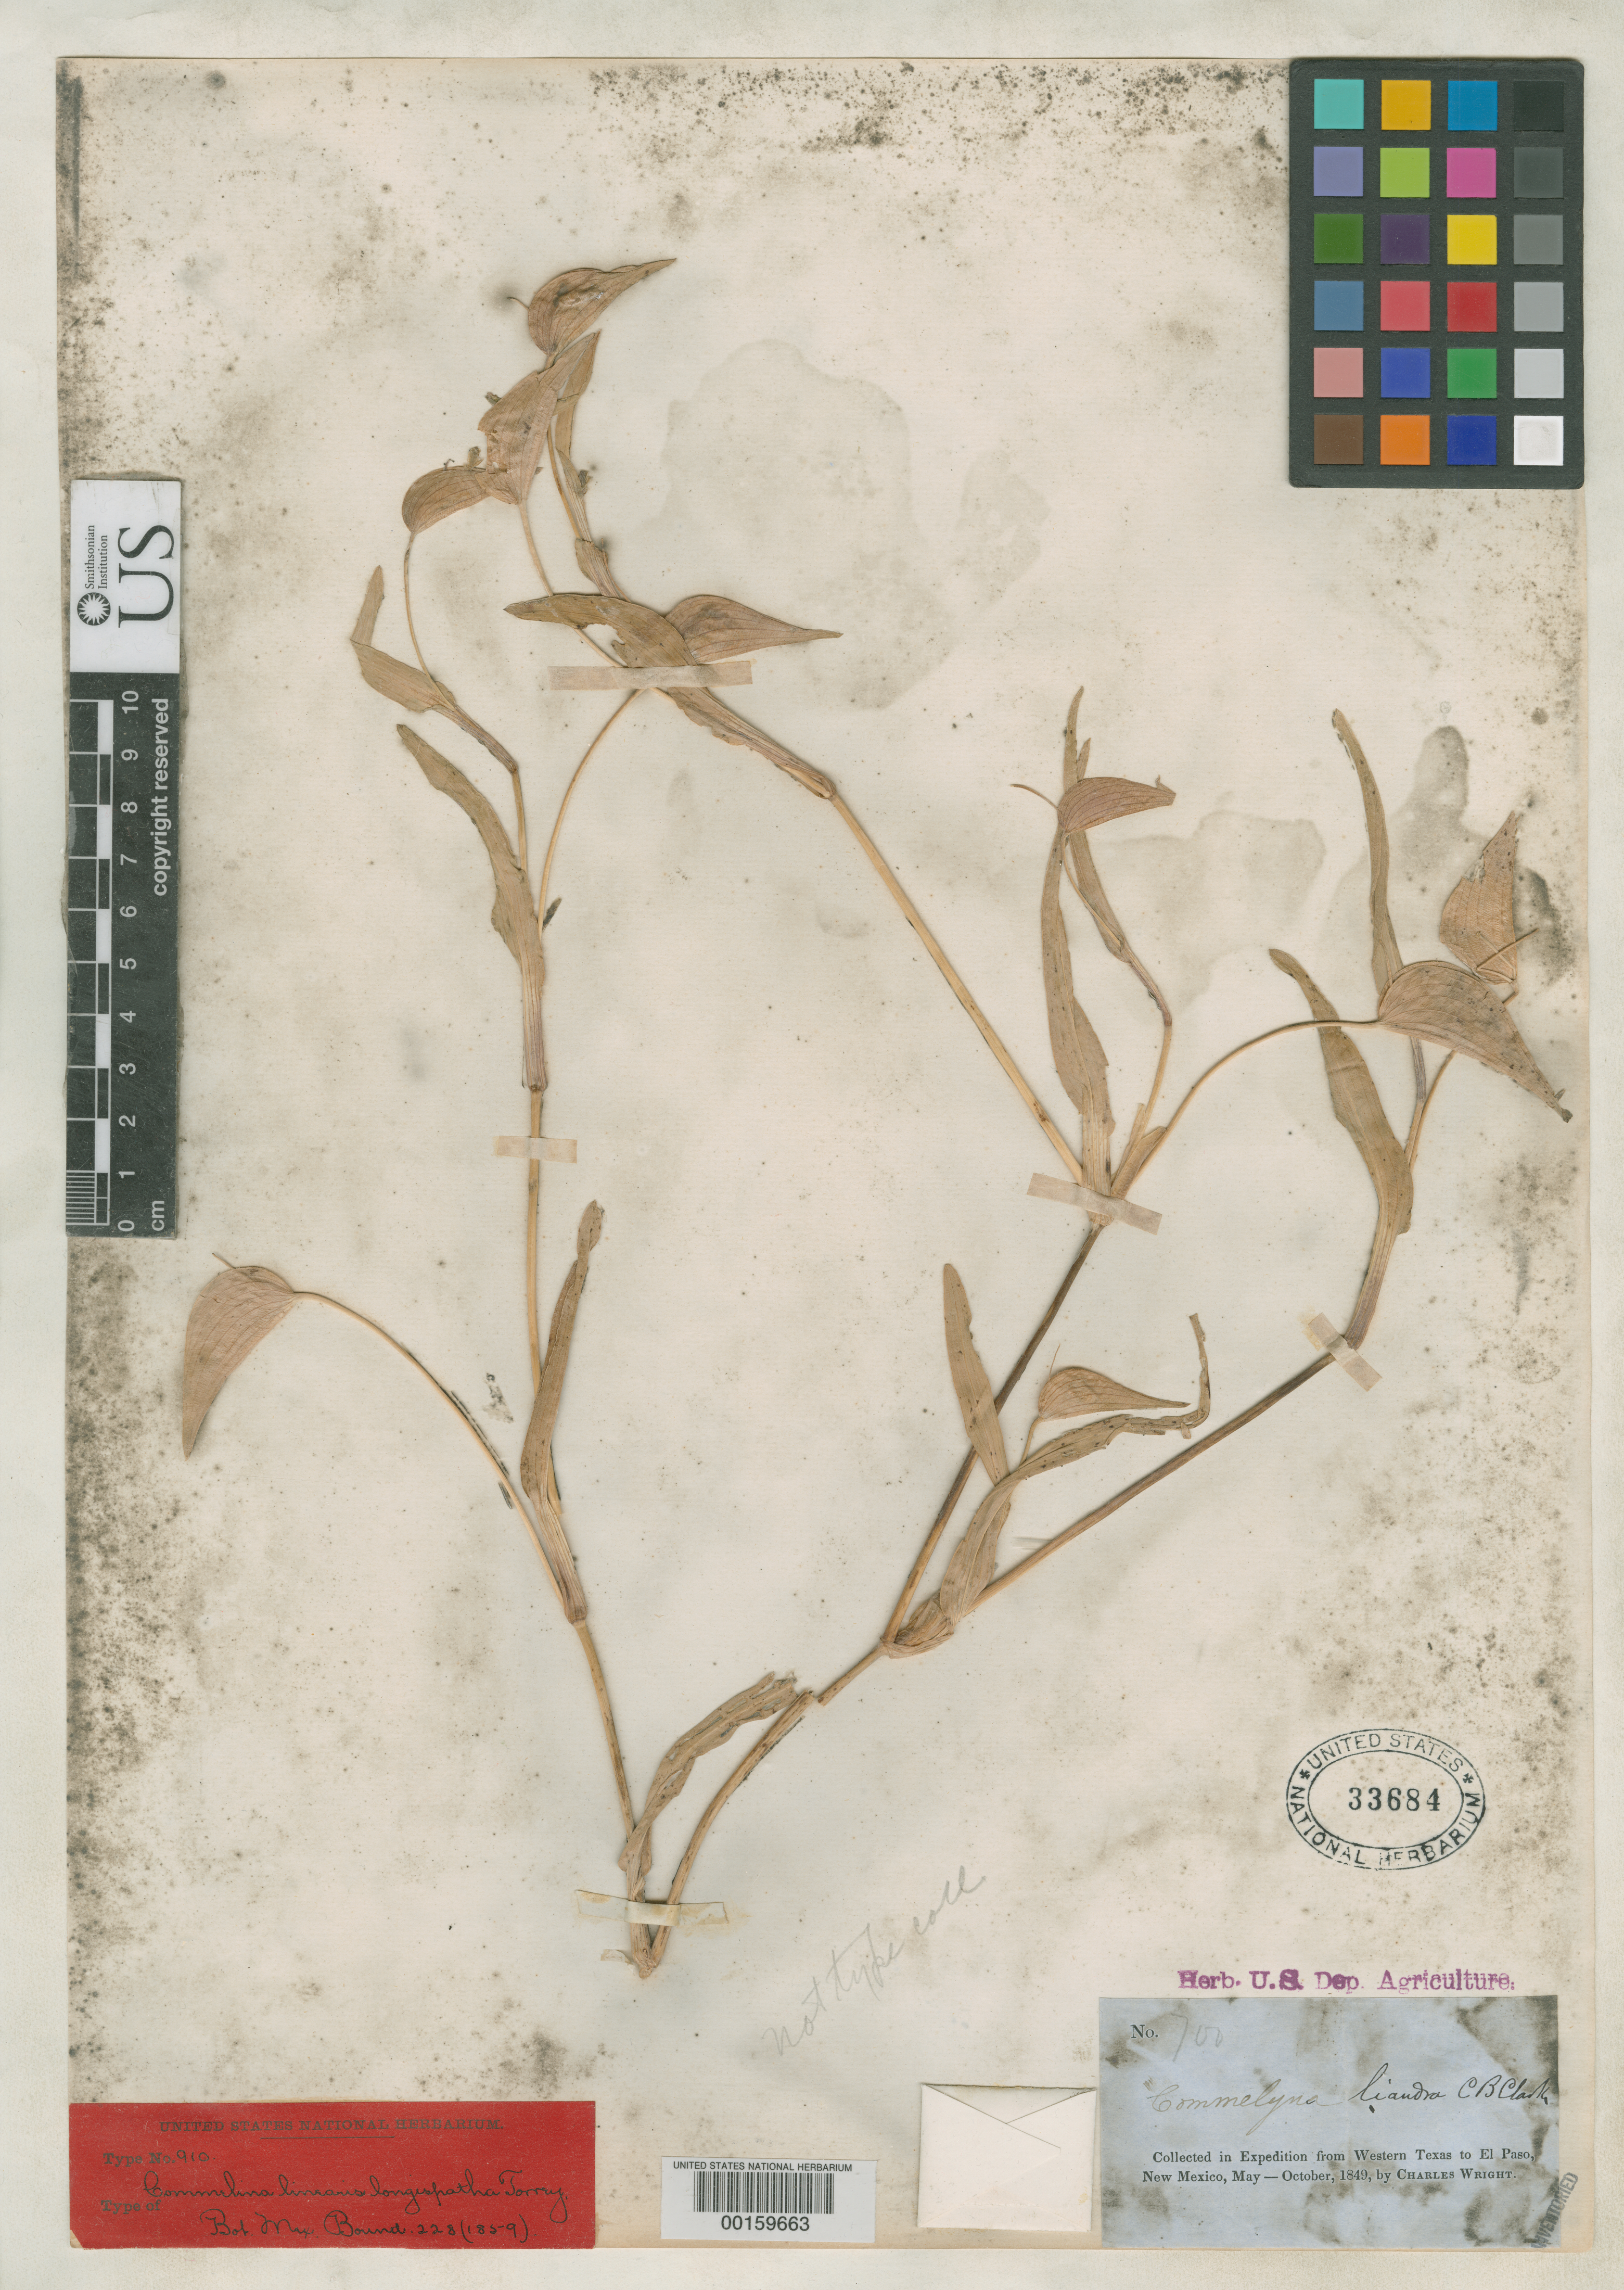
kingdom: Plantae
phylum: Tracheophyta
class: Liliopsida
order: Commelinales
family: Commelinaceae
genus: Commelina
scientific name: Commelina linearis var. longispatha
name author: Torr. in Emory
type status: Syntype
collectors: C. Wright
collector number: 700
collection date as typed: May 1849 to -- Oct 1849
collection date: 1849-05/1849-10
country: United States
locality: Expedition from Western Texas to El Paso, New Mexico.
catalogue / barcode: US 33684